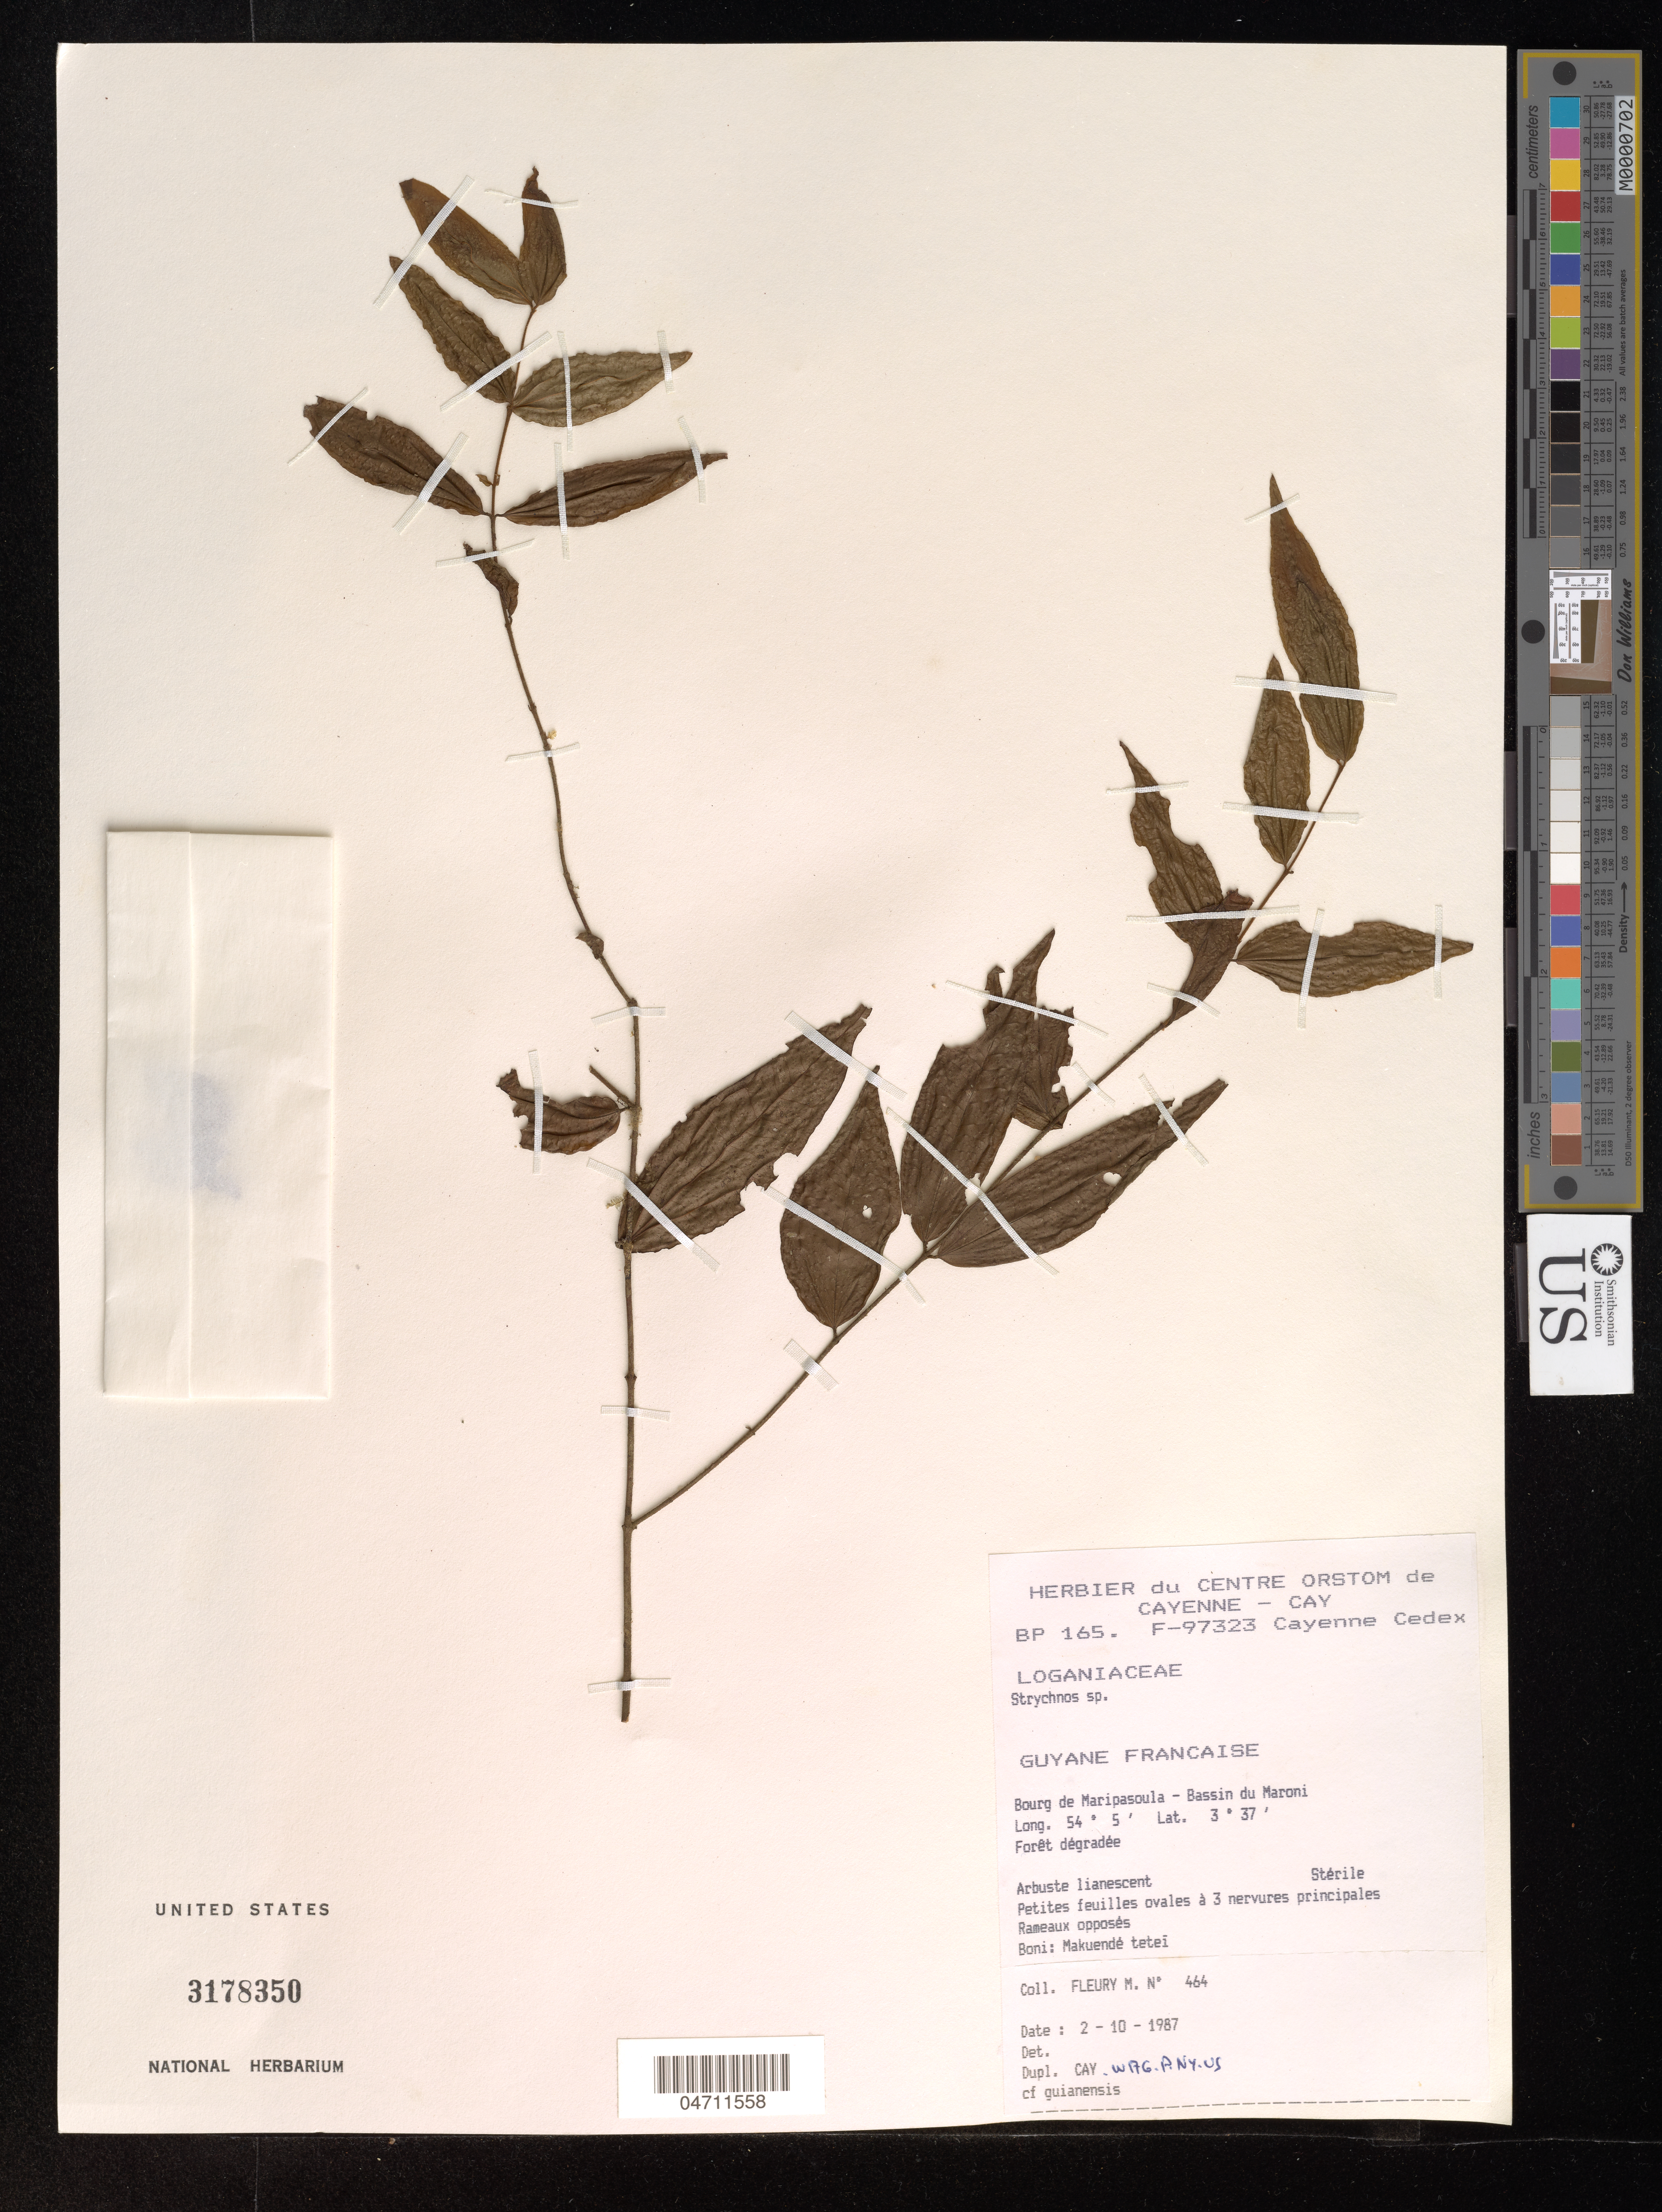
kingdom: Plantae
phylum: Tracheophyta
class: Magnoliopsida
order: Gentianales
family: Loganiaceae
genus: Strychnos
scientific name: Strychnos sp.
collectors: M. Fleury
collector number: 464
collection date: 1987-10-02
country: French Guiana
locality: Bourg de Maripasoula - Bassin du Maroni.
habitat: Forêt dégradée.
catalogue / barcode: US 3178350